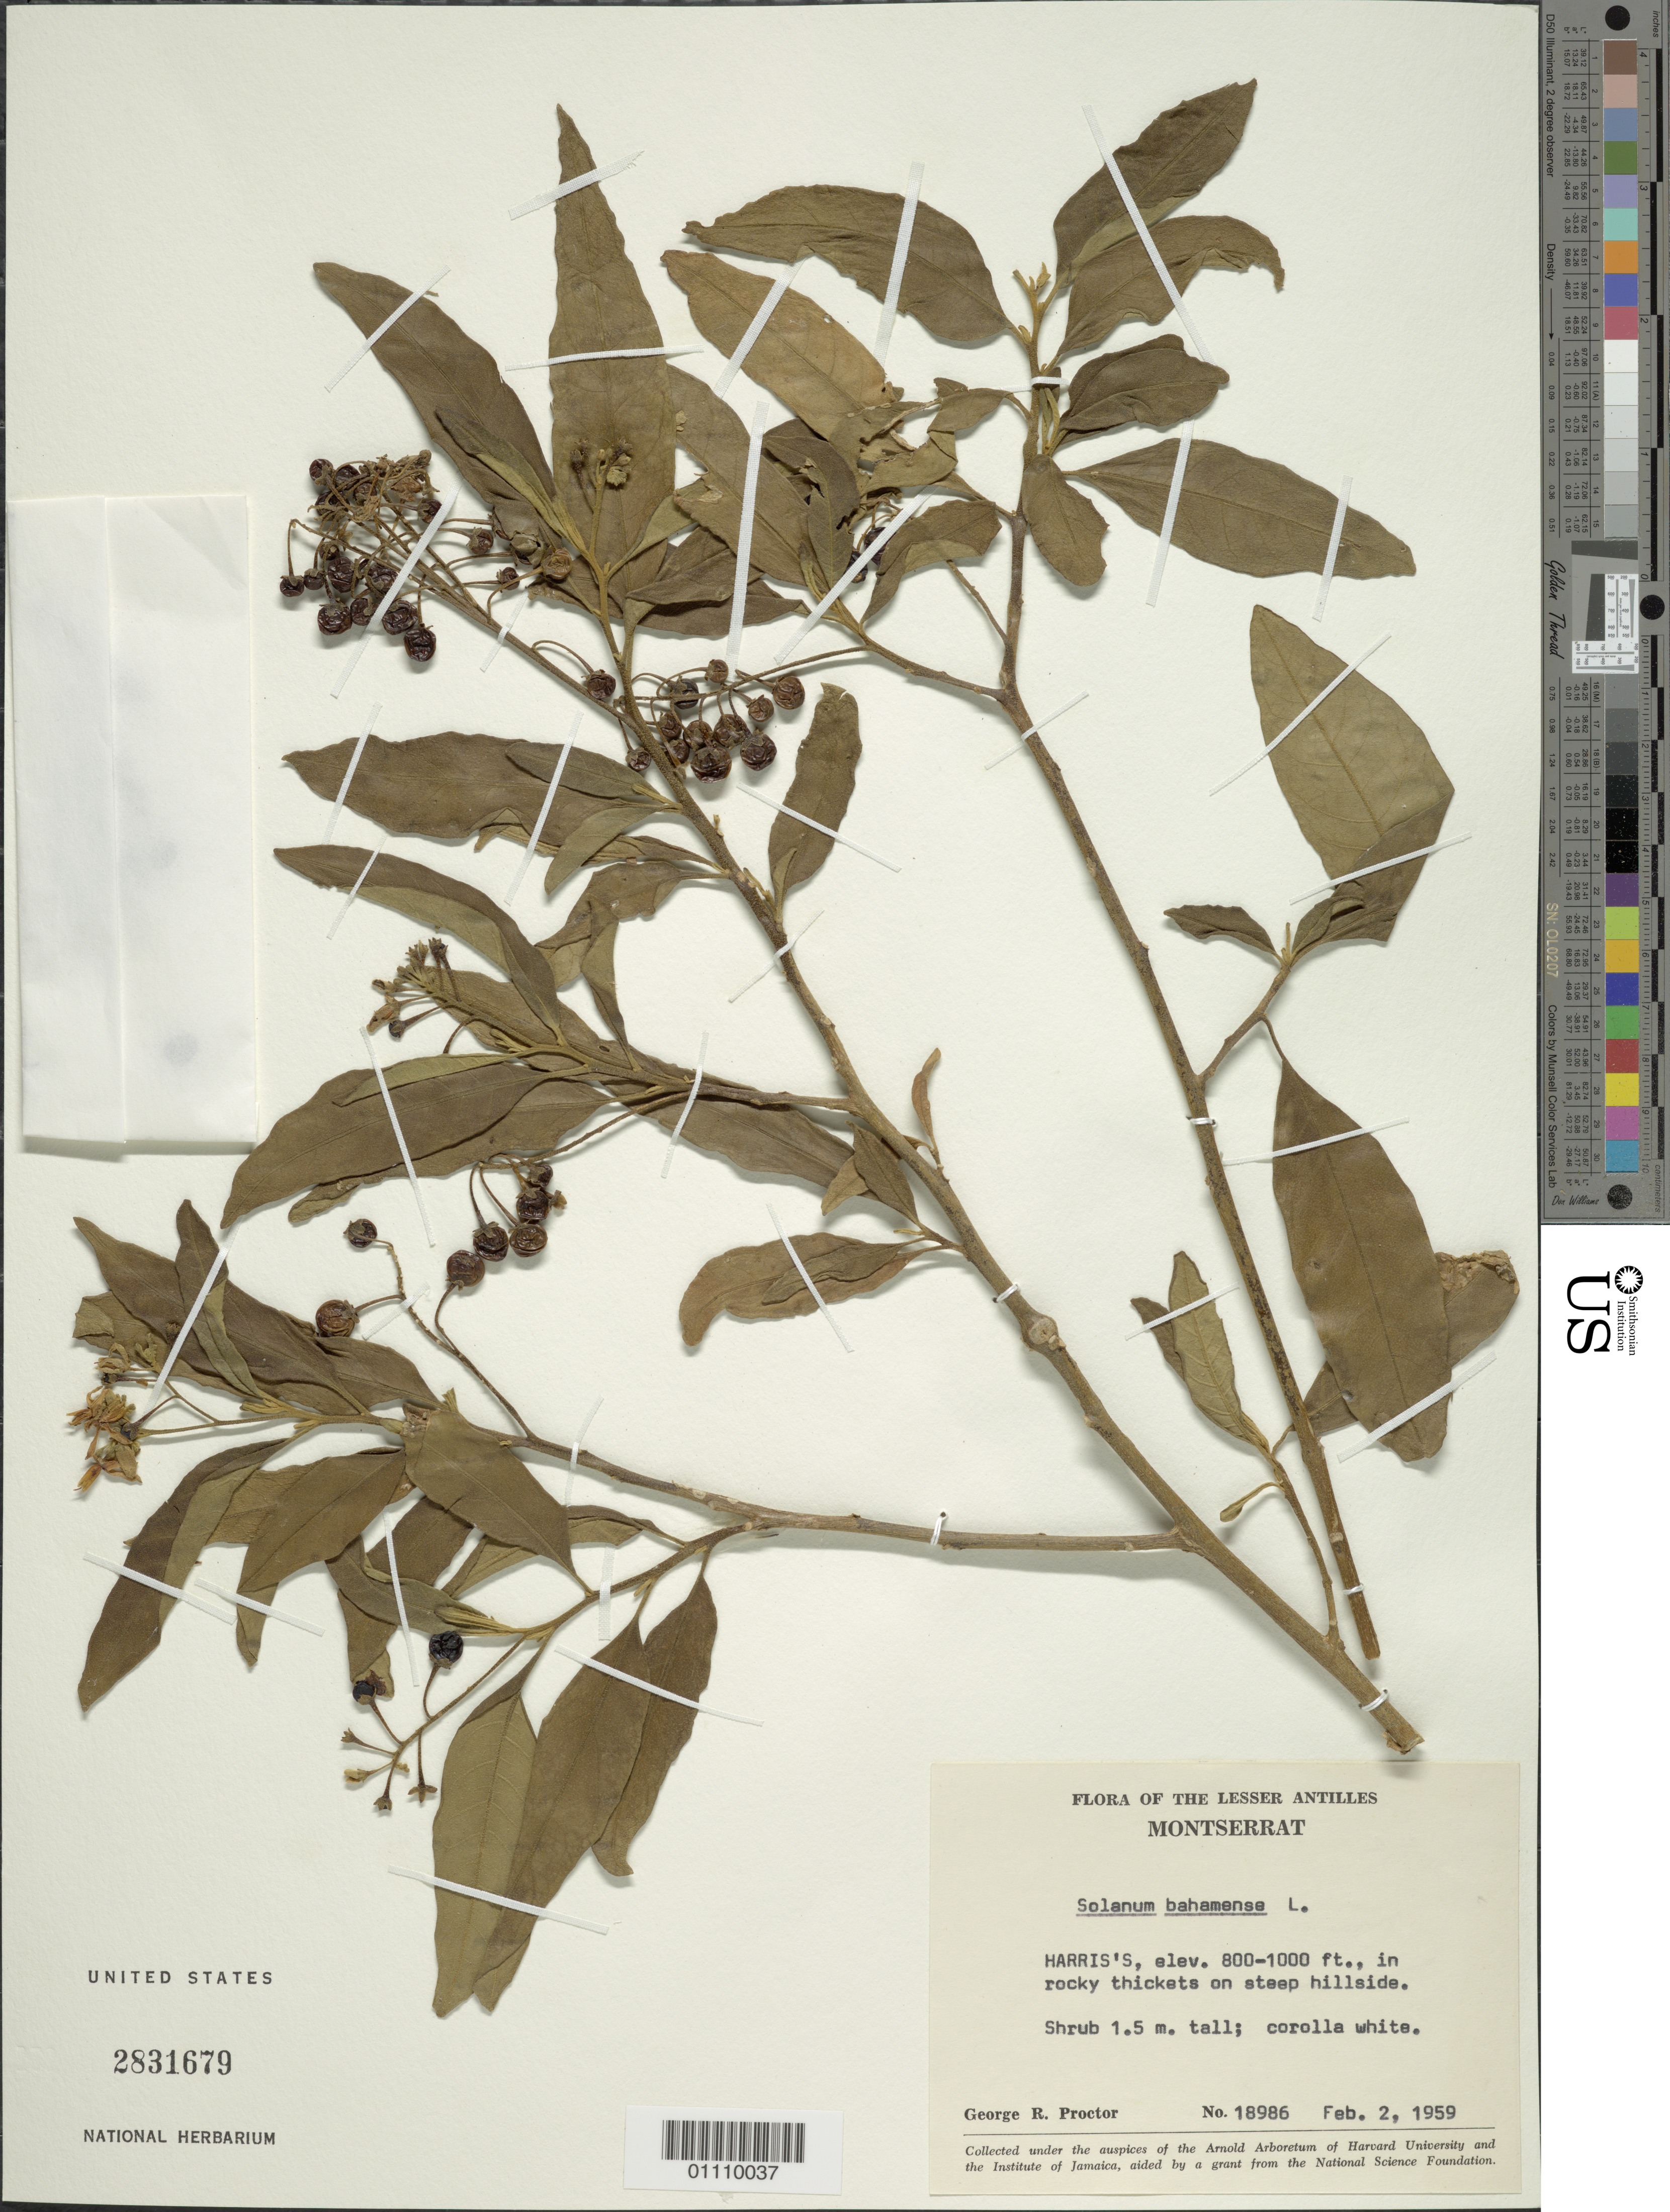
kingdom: Plantae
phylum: Tracheophyta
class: Magnoliopsida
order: Solanales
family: Solanaceae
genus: Solanum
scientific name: Solanum bahamense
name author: L.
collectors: G. R. Proctor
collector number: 18986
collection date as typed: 02 Feb 1959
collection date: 1959-02-02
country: Montserrat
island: Montserrat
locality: Harris's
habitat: In rocky thickets on steep hillside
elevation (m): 244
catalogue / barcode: US 2831679